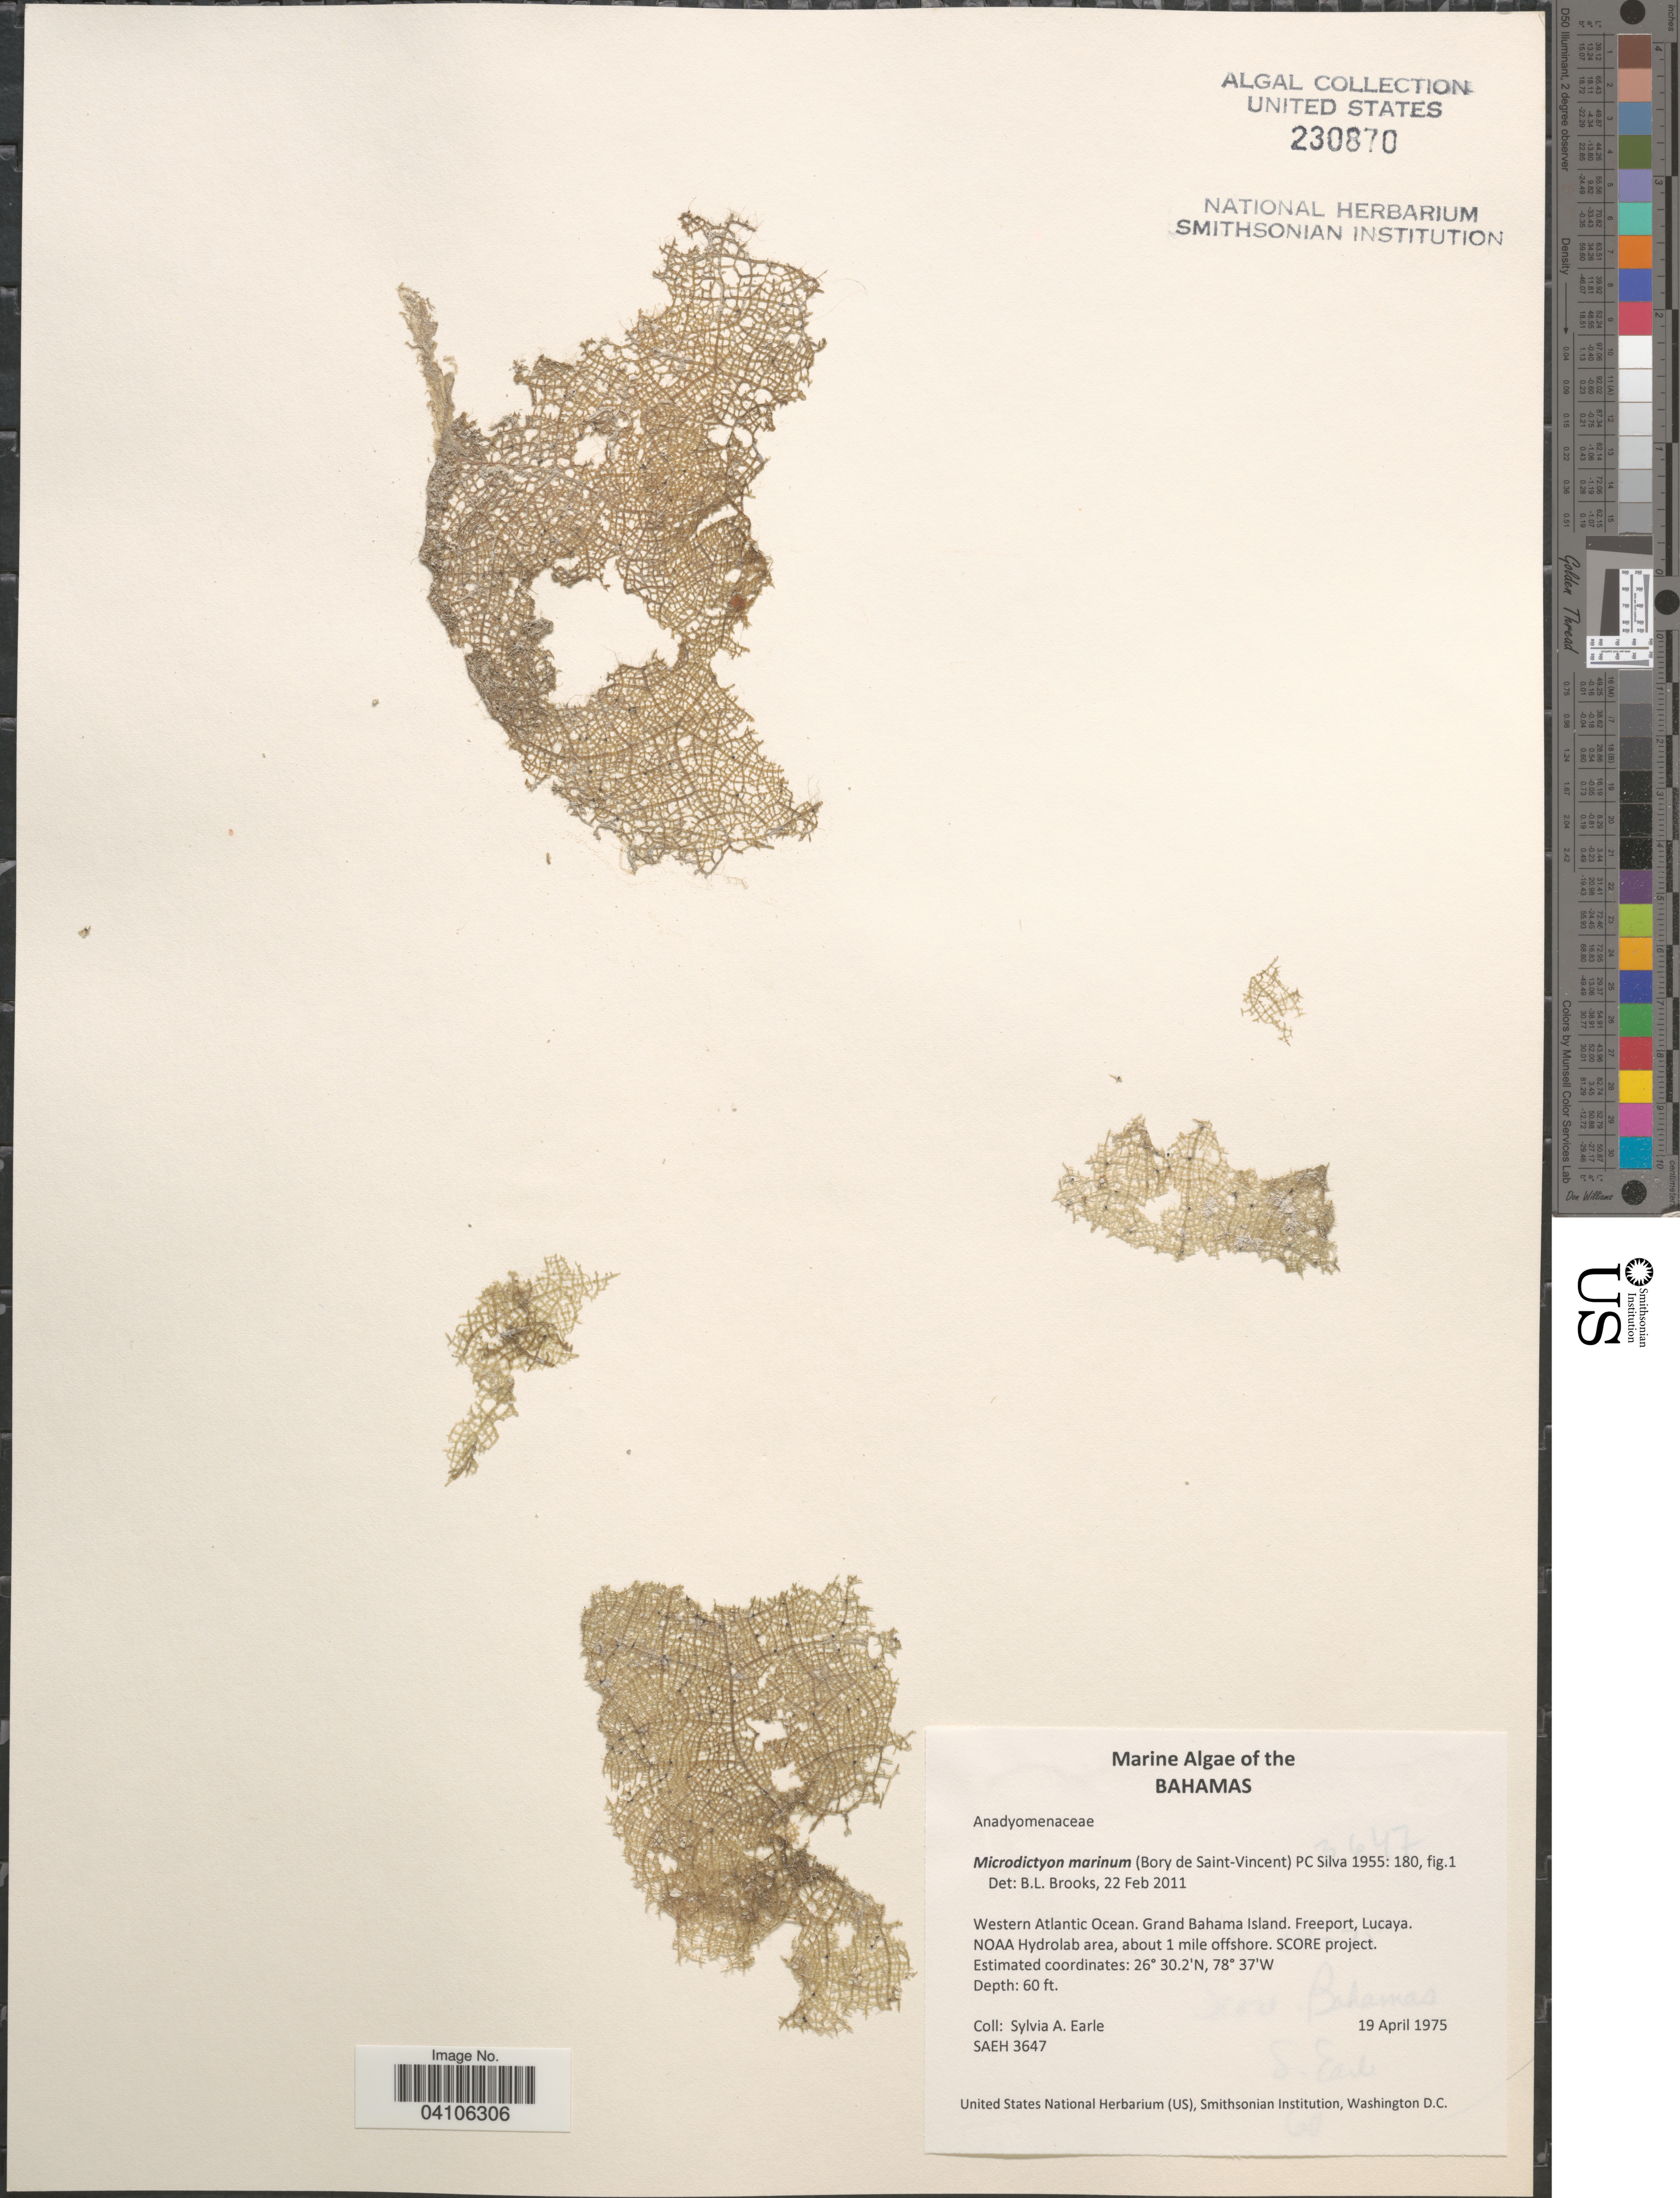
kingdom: Plantae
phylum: Chlorophyta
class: Ulvophyceae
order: Cladophorales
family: Anadyomenaceae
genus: Microdictyon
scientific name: Microdictyon marinum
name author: (Bory) P.C. Silva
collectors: S. A. Earle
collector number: SAEH3647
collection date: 1975-04-19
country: Bahamas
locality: Western Atlantic Ocean. Grand Bahama Island. Freeport, Lucaya. NOAA Hydrolab area, about 1 mile offshore. SCORE project.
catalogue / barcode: US 230870